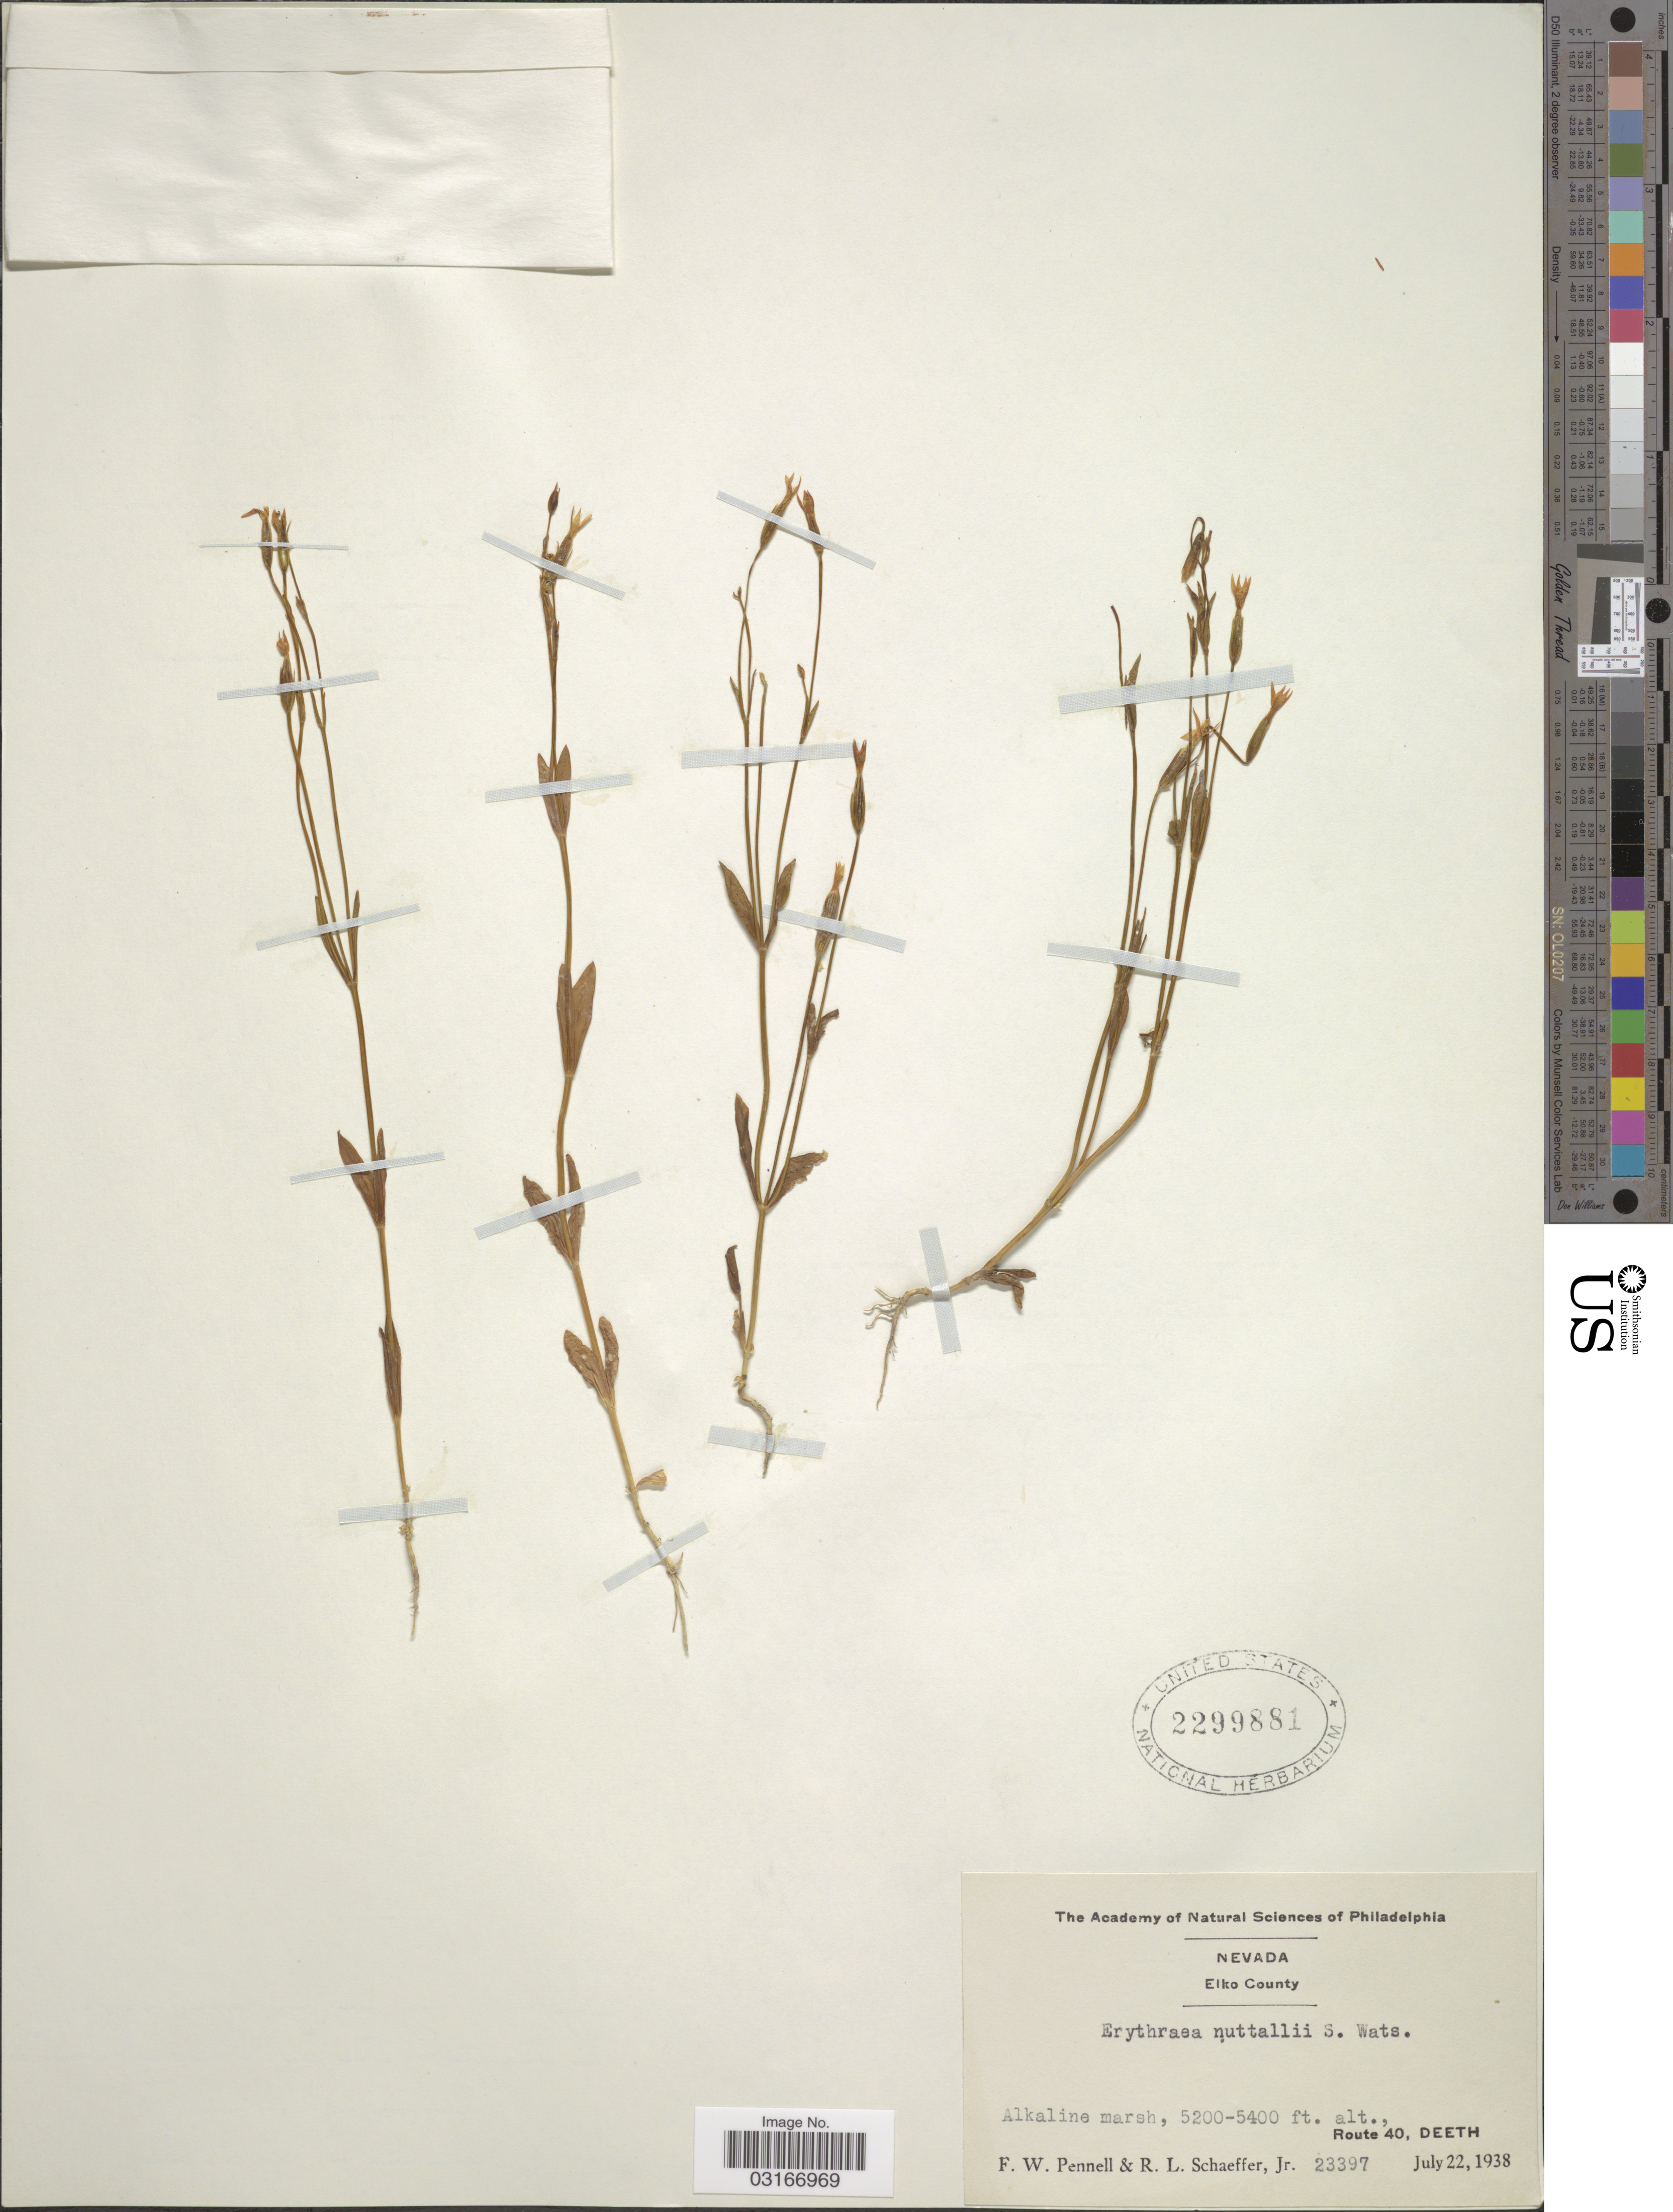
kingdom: Plantae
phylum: Tracheophyta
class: Magnoliopsida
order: Gentianales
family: Gentianaceae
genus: Centaurium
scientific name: Centaurium nuttallii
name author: (S. Watson) A. Heller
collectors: F. W. Pennell & R. L. Schaeffer Jr.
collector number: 23397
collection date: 1938-07-22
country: United States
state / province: Nevada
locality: Elko County, Alkaline marsh, Route 40, Deeth.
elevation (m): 1585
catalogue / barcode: US 2299881